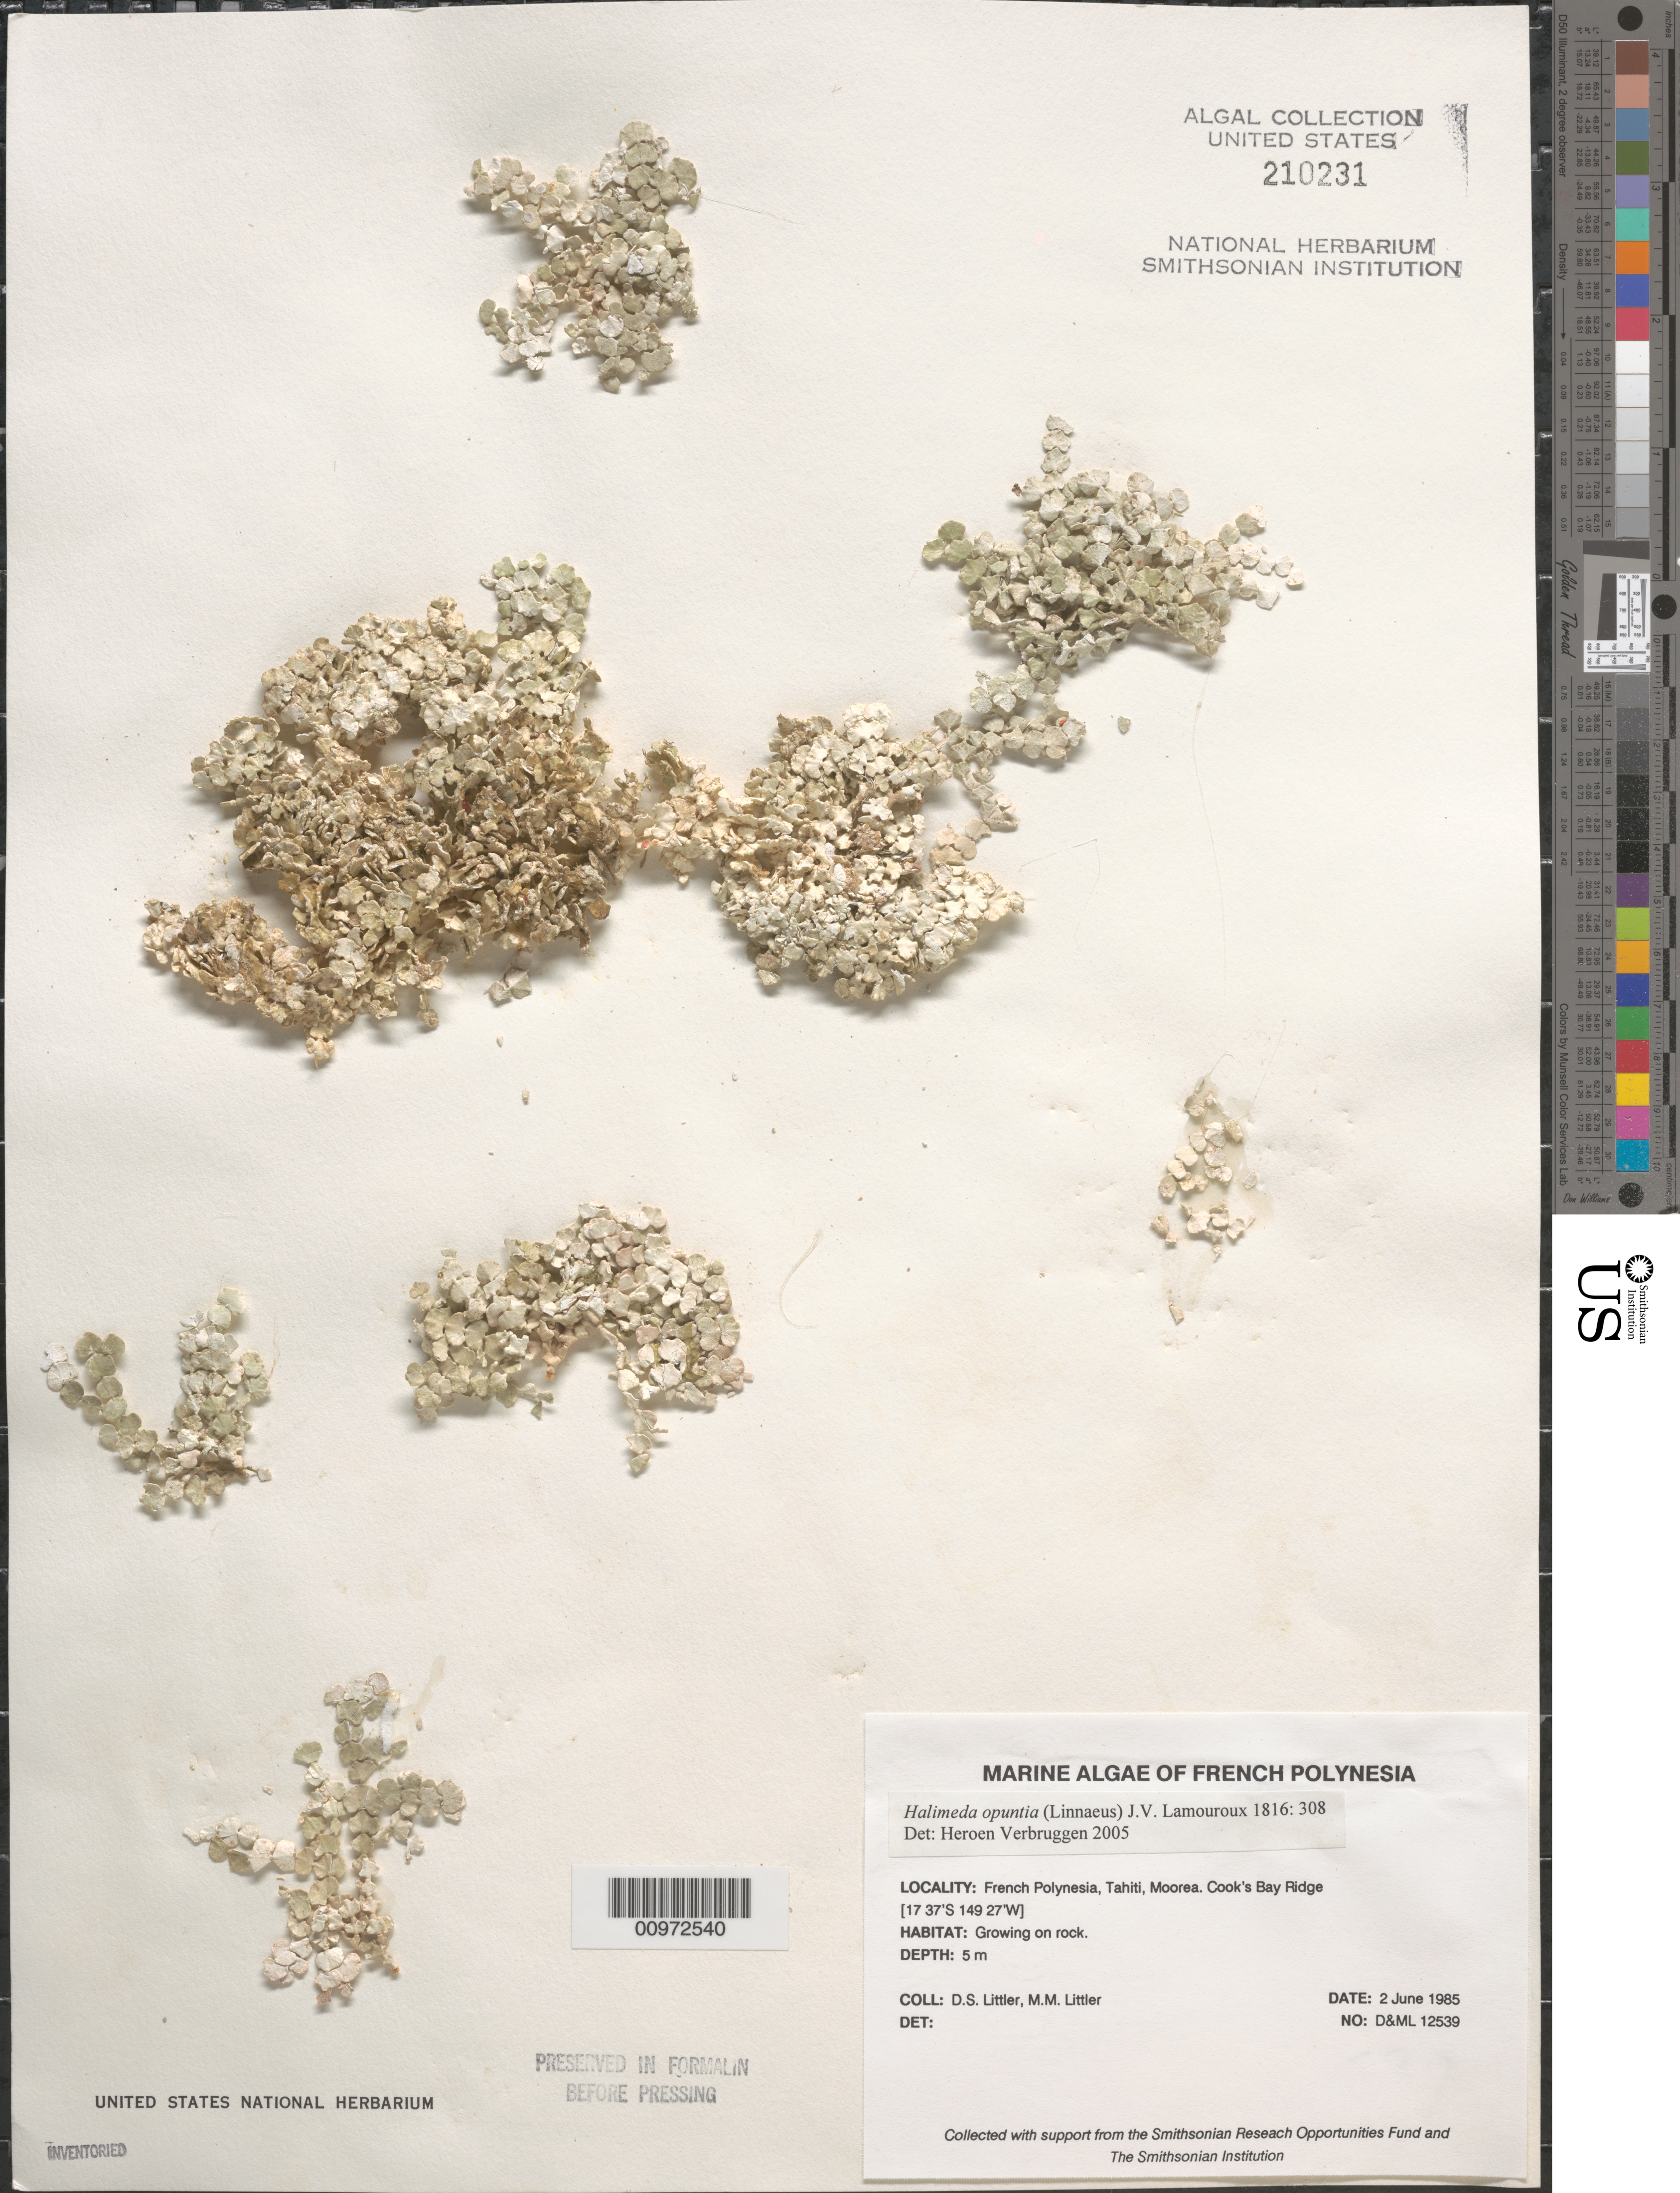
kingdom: Plantae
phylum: Chlorophyta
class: Ulvophyceae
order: Bryopsidales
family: Halimedaceae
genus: Halimeda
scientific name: Halimeda opuntia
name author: (L.) J.V.Lamouroux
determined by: Verbruggen, H.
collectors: D. S. Littler & M. M. Littler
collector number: D&ML 12539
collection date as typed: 02 Jun 1985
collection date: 1985-06-02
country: French Polynesia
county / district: Moorea-Maiao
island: Moorea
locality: Cook's Bay Ridge [near Tahiti]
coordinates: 17 37'S, 149 27'W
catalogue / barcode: US 210231